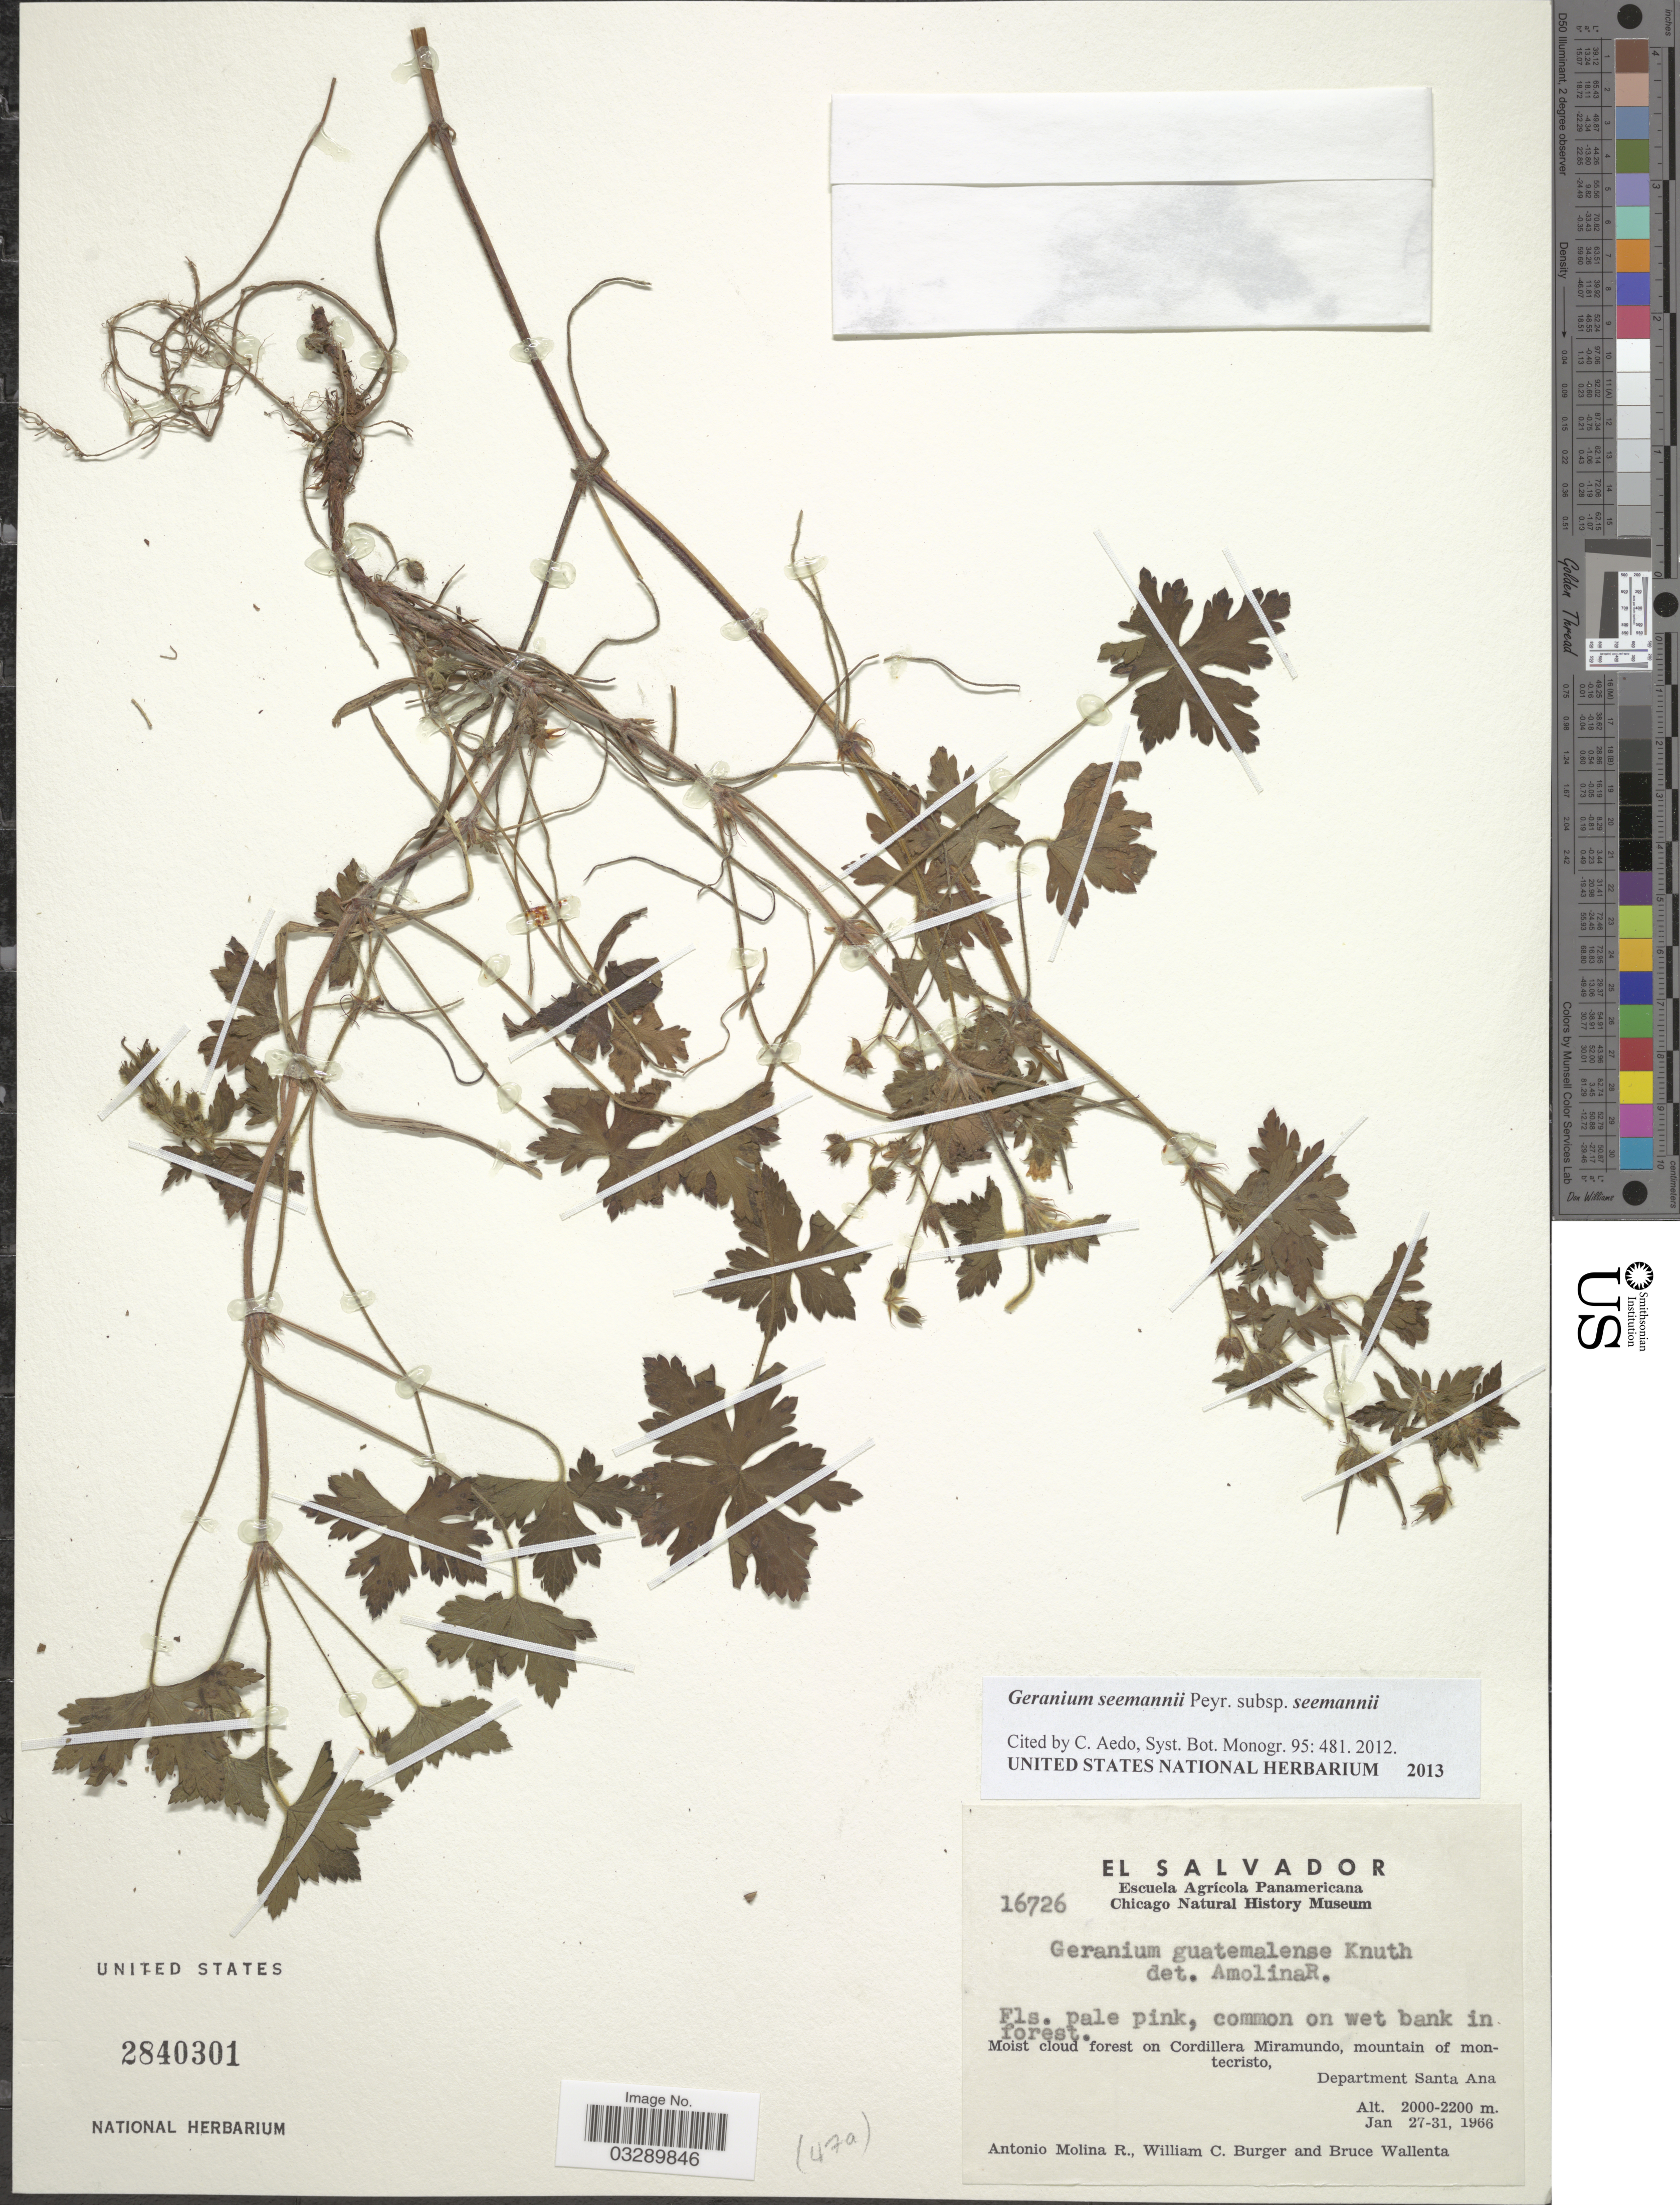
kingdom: Plantae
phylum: Tracheophyta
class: Magnoliopsida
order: Geraniales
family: Geraniaceae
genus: Geranium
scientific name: Geranium seemannii subsp. seemannii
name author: Peyr.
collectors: A. Molina R., W. Burger & B. Wallenta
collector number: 16726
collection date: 1966-01-27/1966-01-31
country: El Salvador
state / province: Santa Ana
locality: Moist cloud forest on Cordillera Miramundo, mountain of montecristo, Department Santa Ana.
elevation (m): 2000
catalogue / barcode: US 2840301